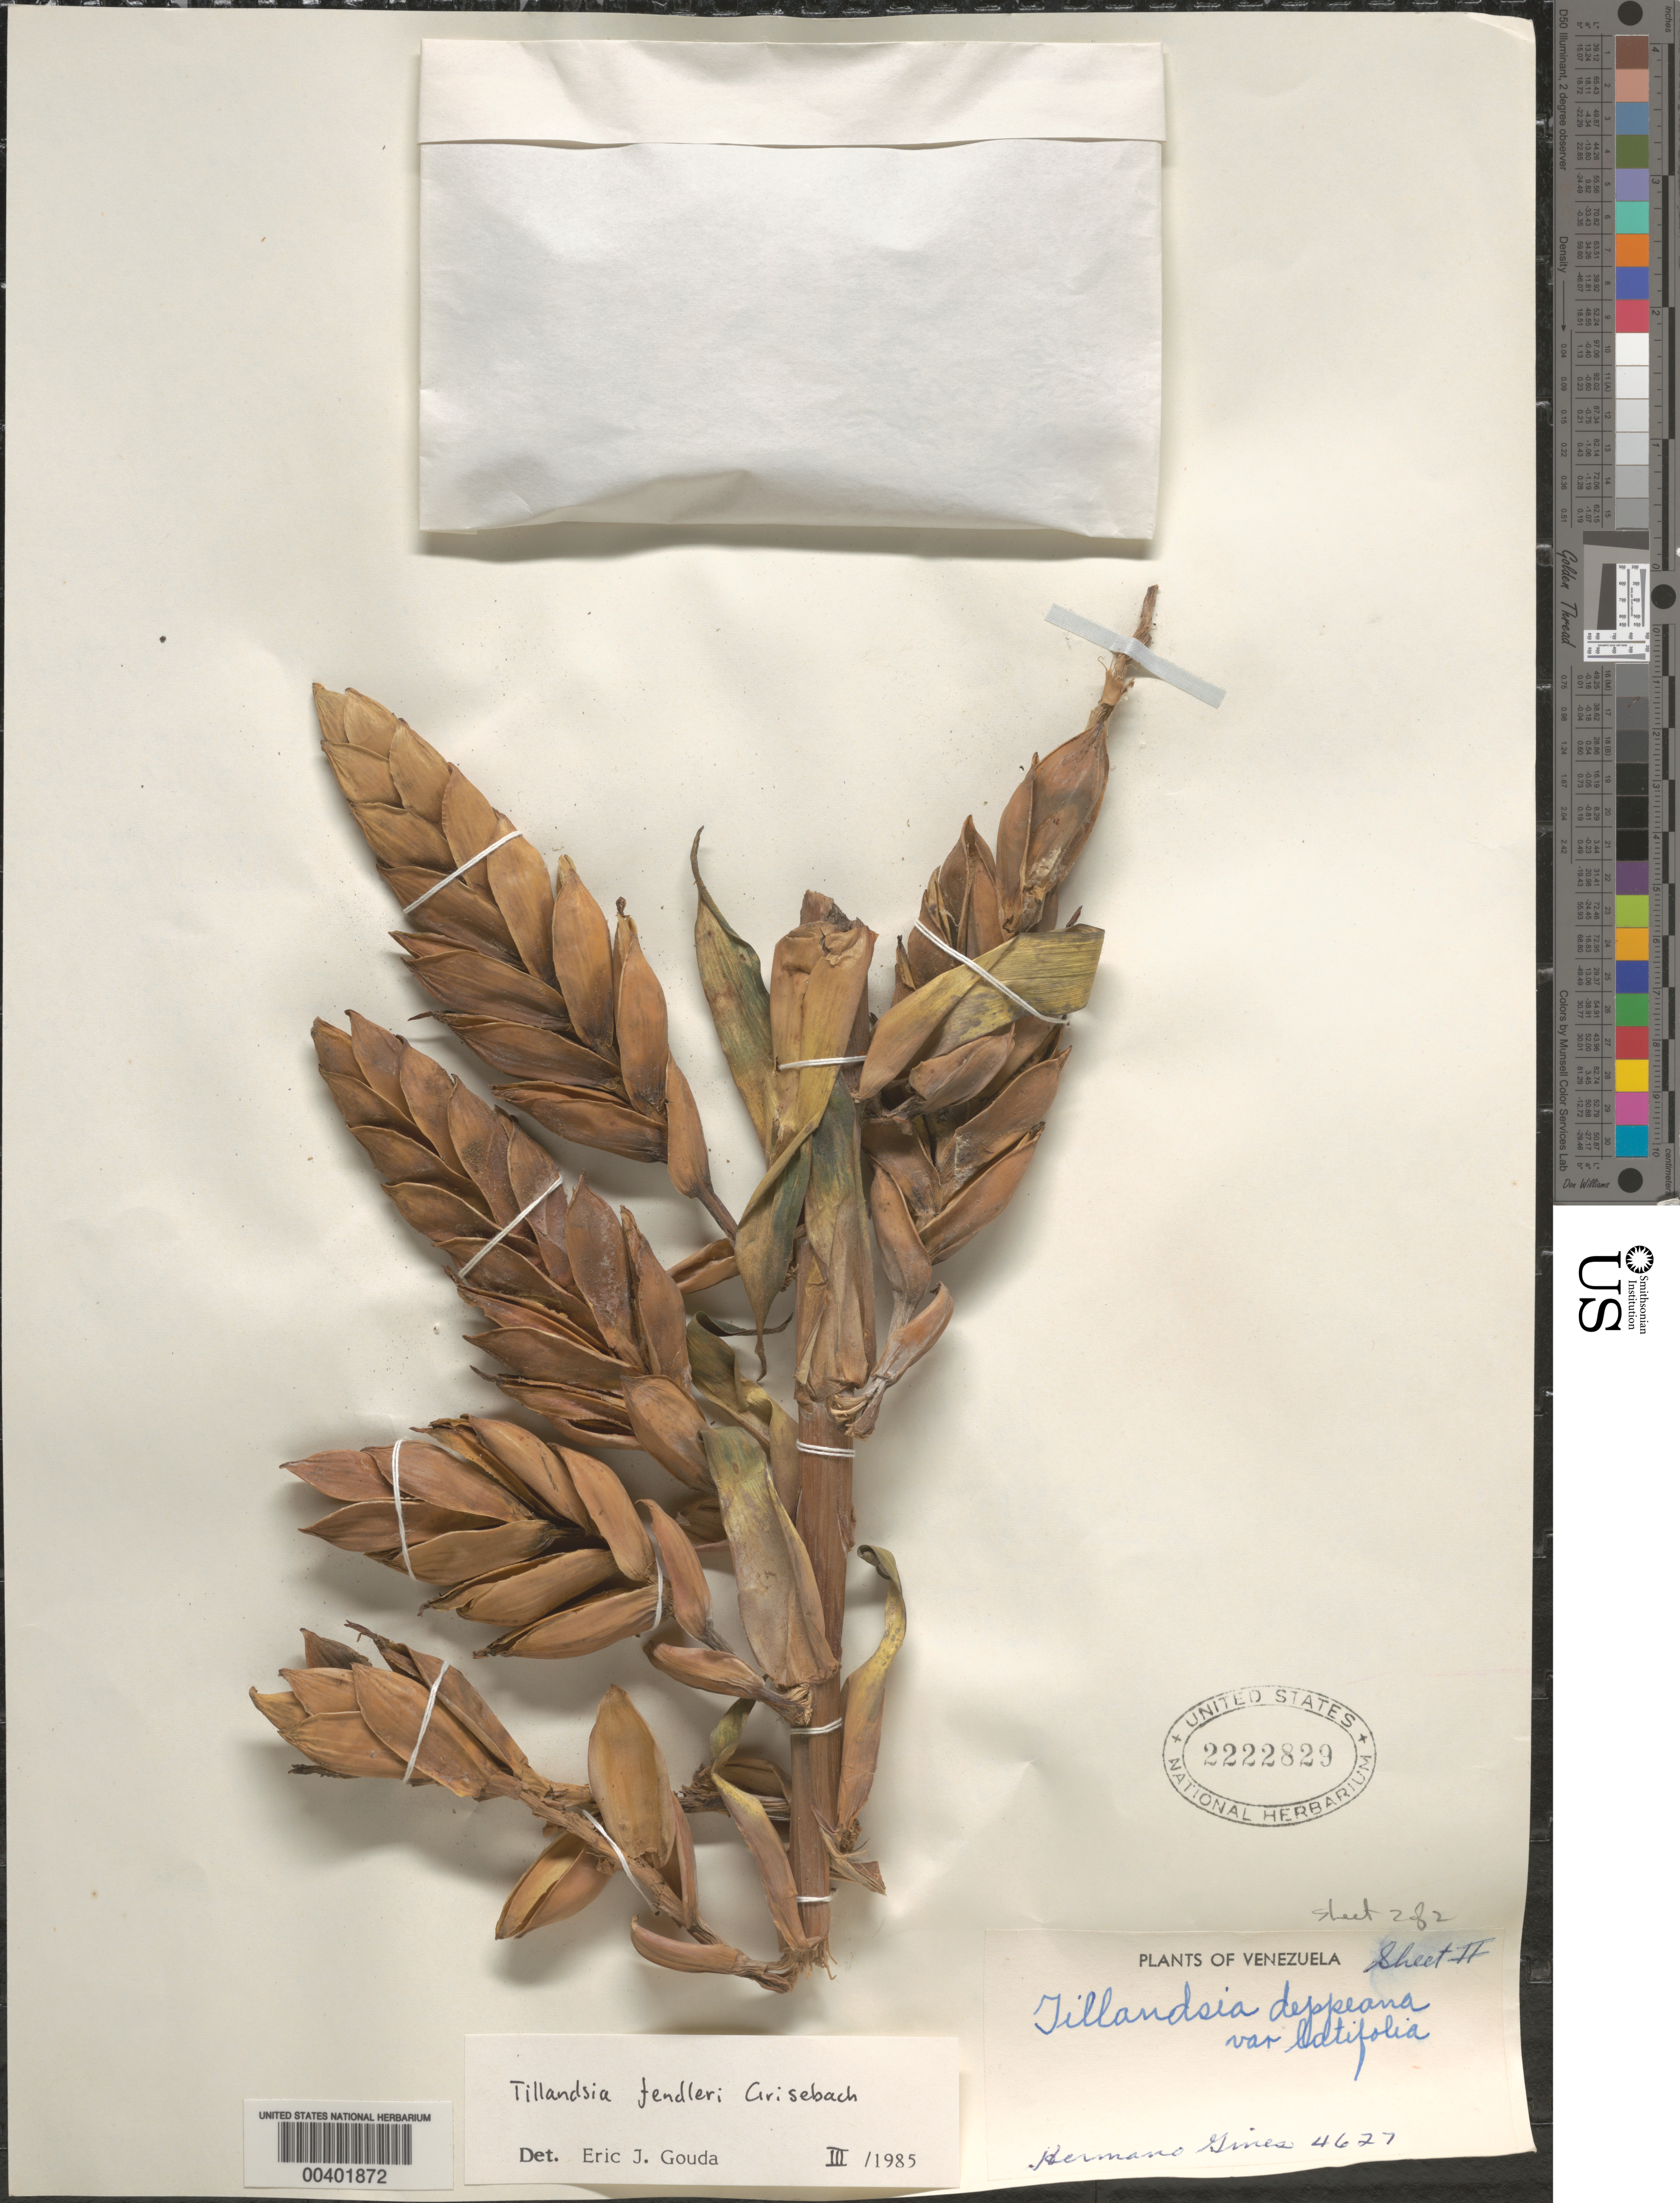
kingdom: Plantae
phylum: Tracheophyta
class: Liliopsida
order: Poales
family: Bromeliaceae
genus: Tillandsia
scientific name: Tillandsia fendleri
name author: Griseb.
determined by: Gouda, E. J.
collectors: Bro. Gines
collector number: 4627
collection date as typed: Apr 1952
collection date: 1952-04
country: Venezuela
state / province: Mérida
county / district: Libertador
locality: La Mucuy Mucuy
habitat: selve humeda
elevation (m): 2000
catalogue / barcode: US 2222829